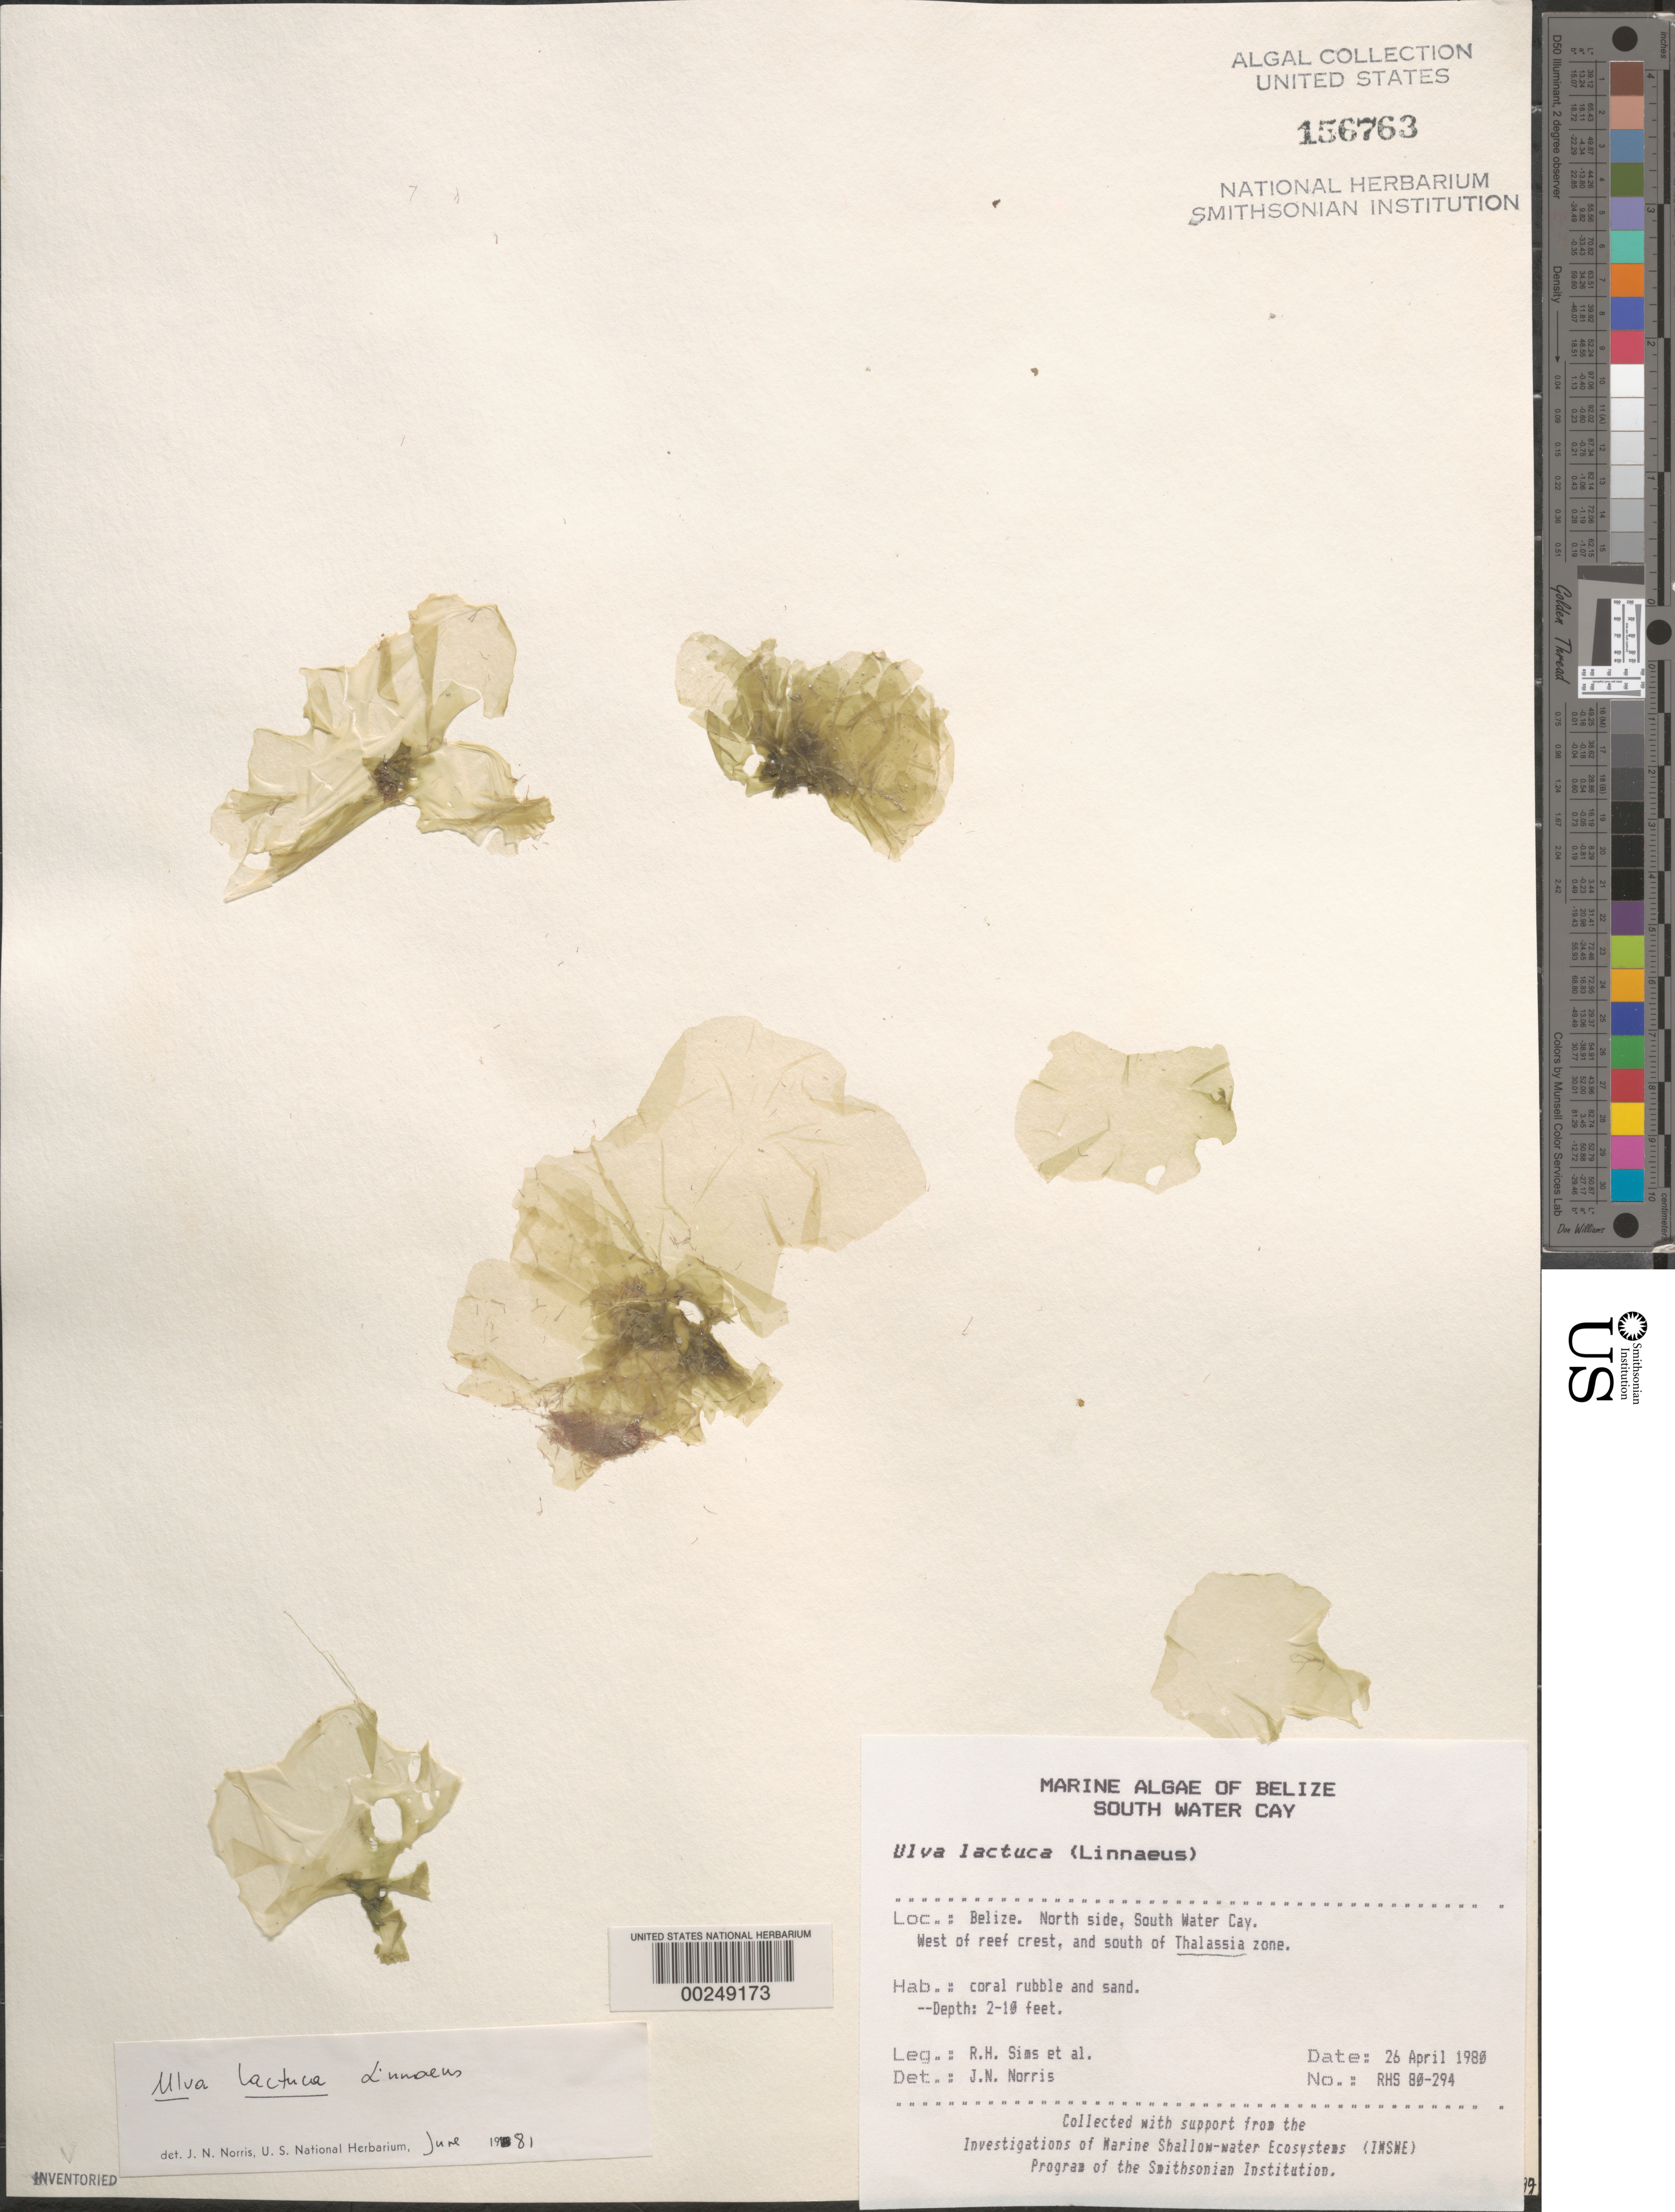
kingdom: Plantae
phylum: Chlorophyta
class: Ulvophyceae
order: Ulvales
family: Ulvaceae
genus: Ulva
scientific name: Ulva lactuca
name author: L.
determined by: Norris, James N.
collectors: R. H. Sims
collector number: RHS 80-294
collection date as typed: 26 Apr 1980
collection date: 1980-04-26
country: Belize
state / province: Stann Creek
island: South Water Cay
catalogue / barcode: US 156763